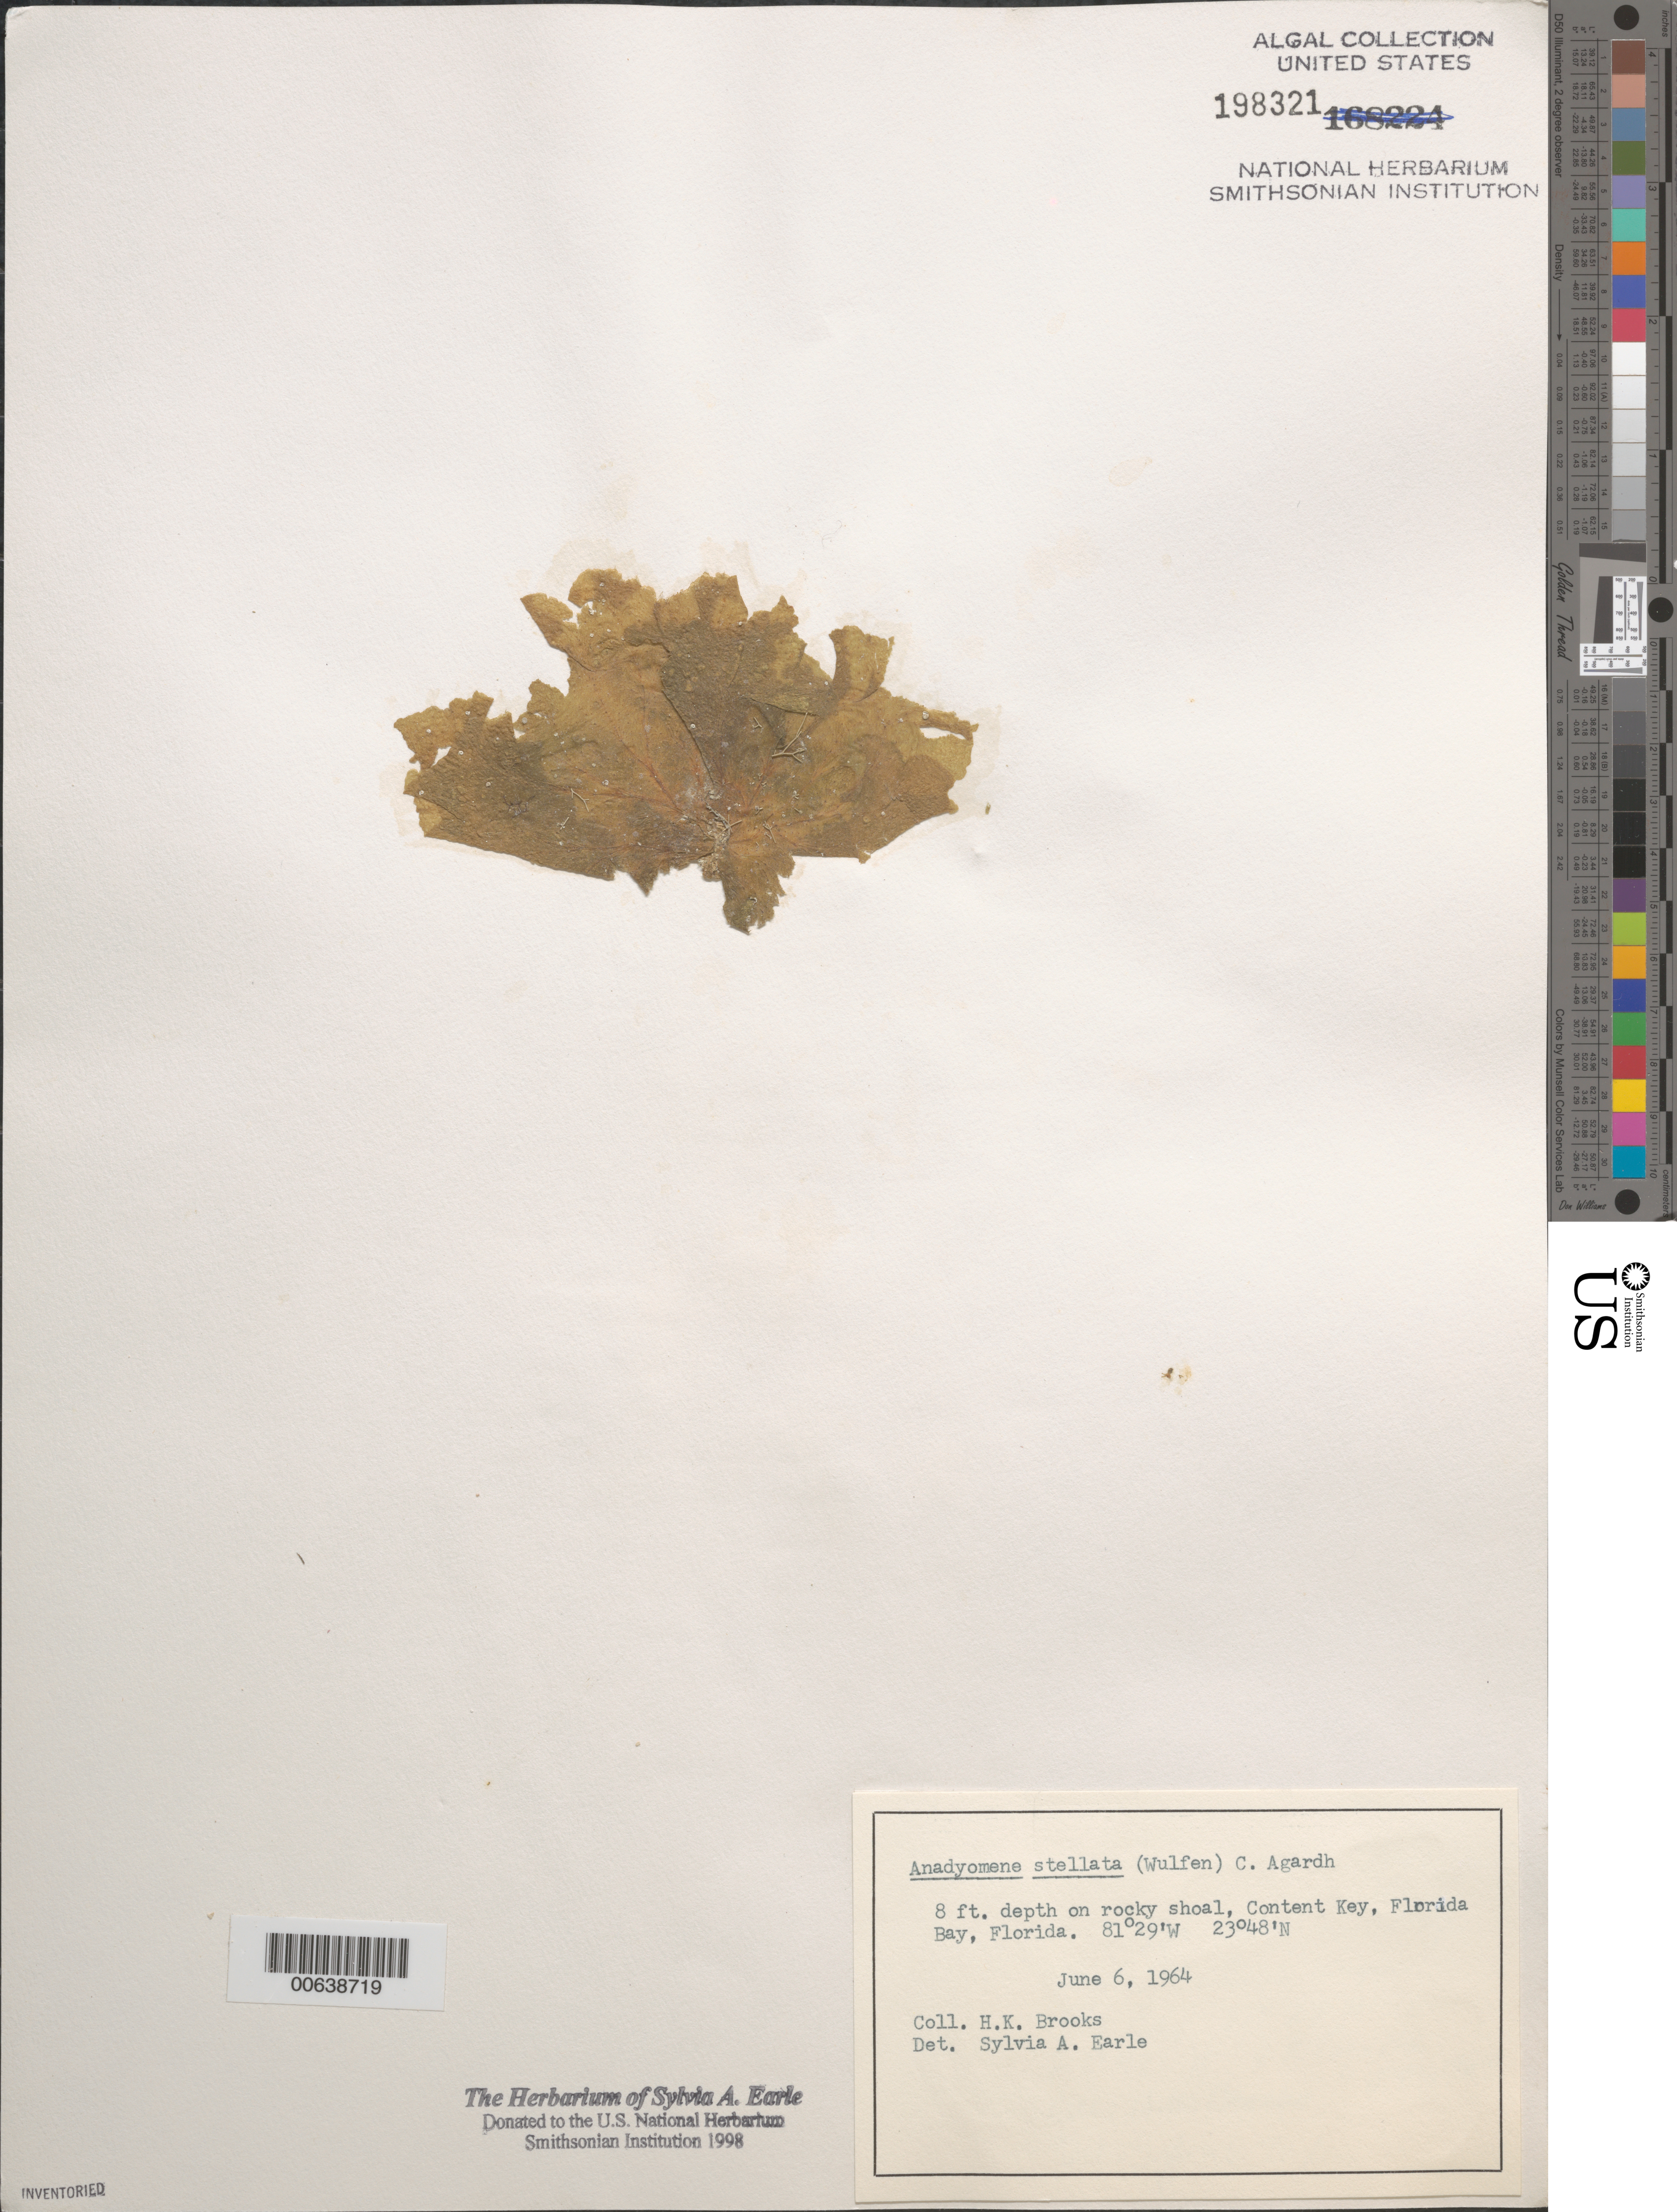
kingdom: Plantae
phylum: Chlorophyta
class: Ulvophyceae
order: Cladophorales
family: Anadyomenaceae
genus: Anadyomene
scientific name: Anadyomene stellata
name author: (Wulfen) C. Agardh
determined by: Earle, S. A.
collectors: H. Brooks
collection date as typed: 06 Jun 1964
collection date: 1964-06-06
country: United States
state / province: Florida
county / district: Monroe County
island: Content Keys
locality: Florida Bay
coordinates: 23 48' N, 81 29' W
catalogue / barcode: US 198321